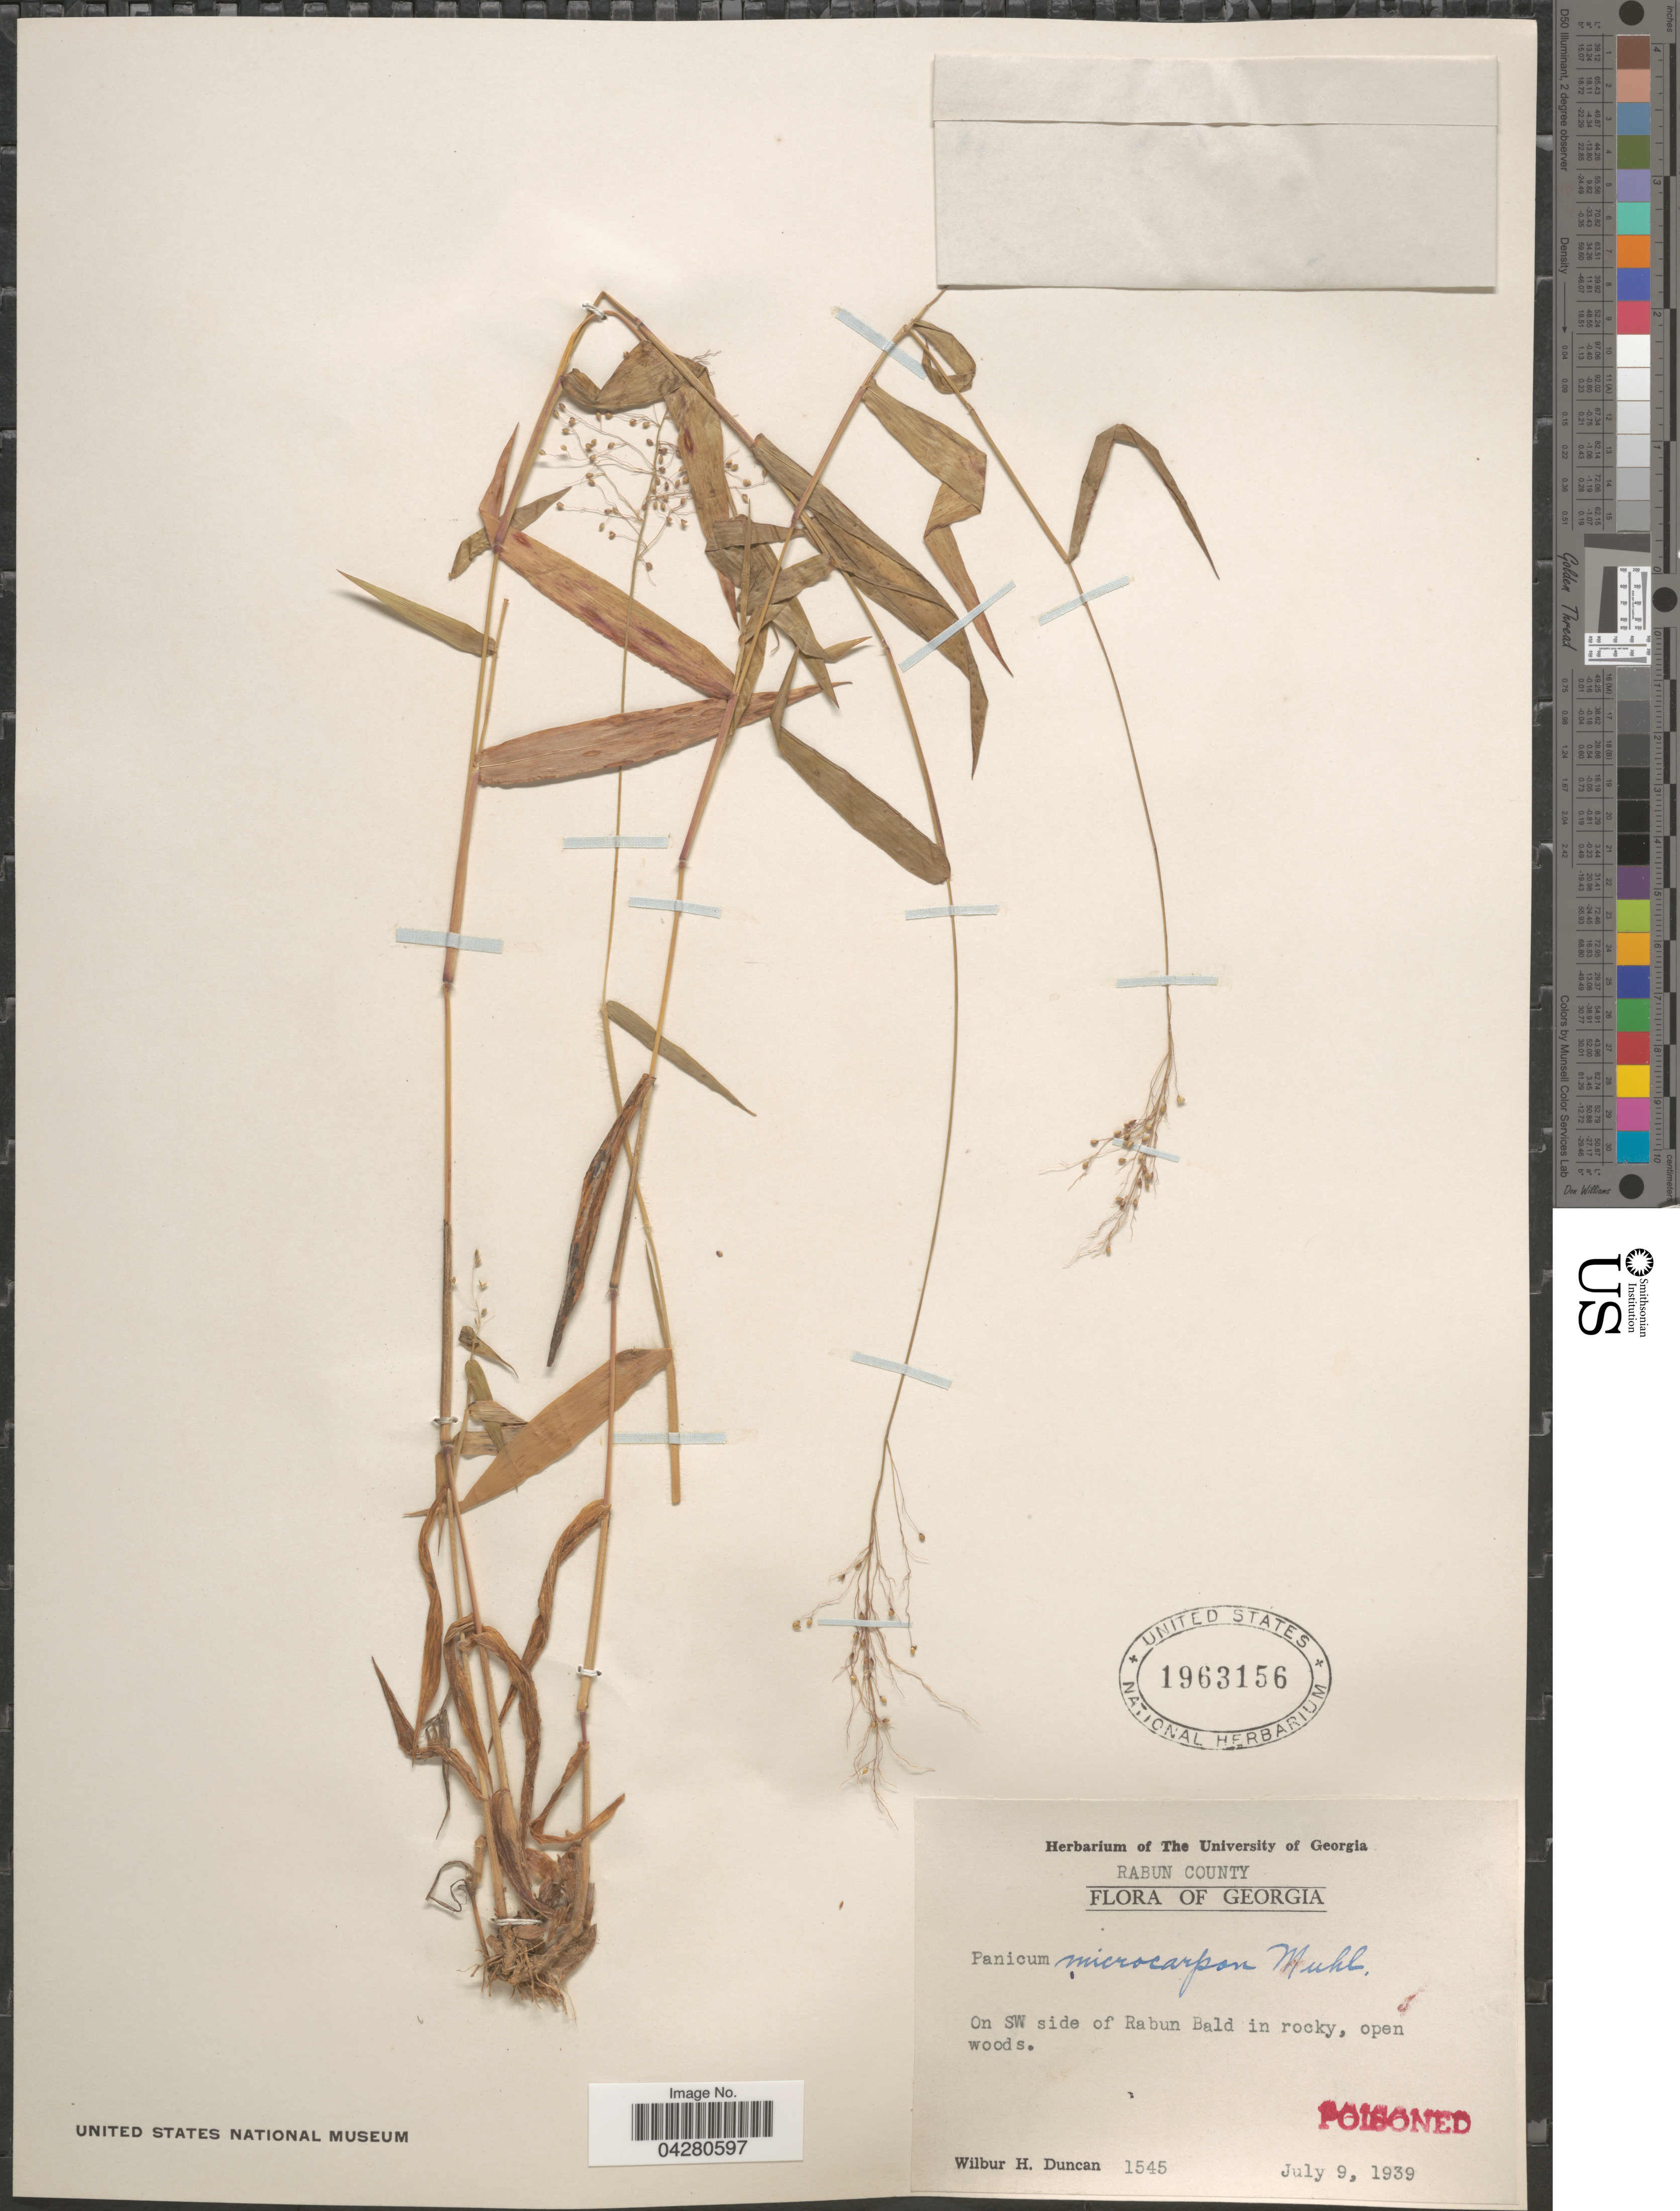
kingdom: Plantae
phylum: Tracheophyta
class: Liliopsida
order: Poales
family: Poaceae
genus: Dichanthelium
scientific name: Dichanthelium dichotomum var. dichotomum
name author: (L.) Gould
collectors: W. H. Duncan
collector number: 1545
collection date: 1939-07-09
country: United States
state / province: Georgia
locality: Rabun County. On SW side of Rabun Bald.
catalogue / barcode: US 1963156